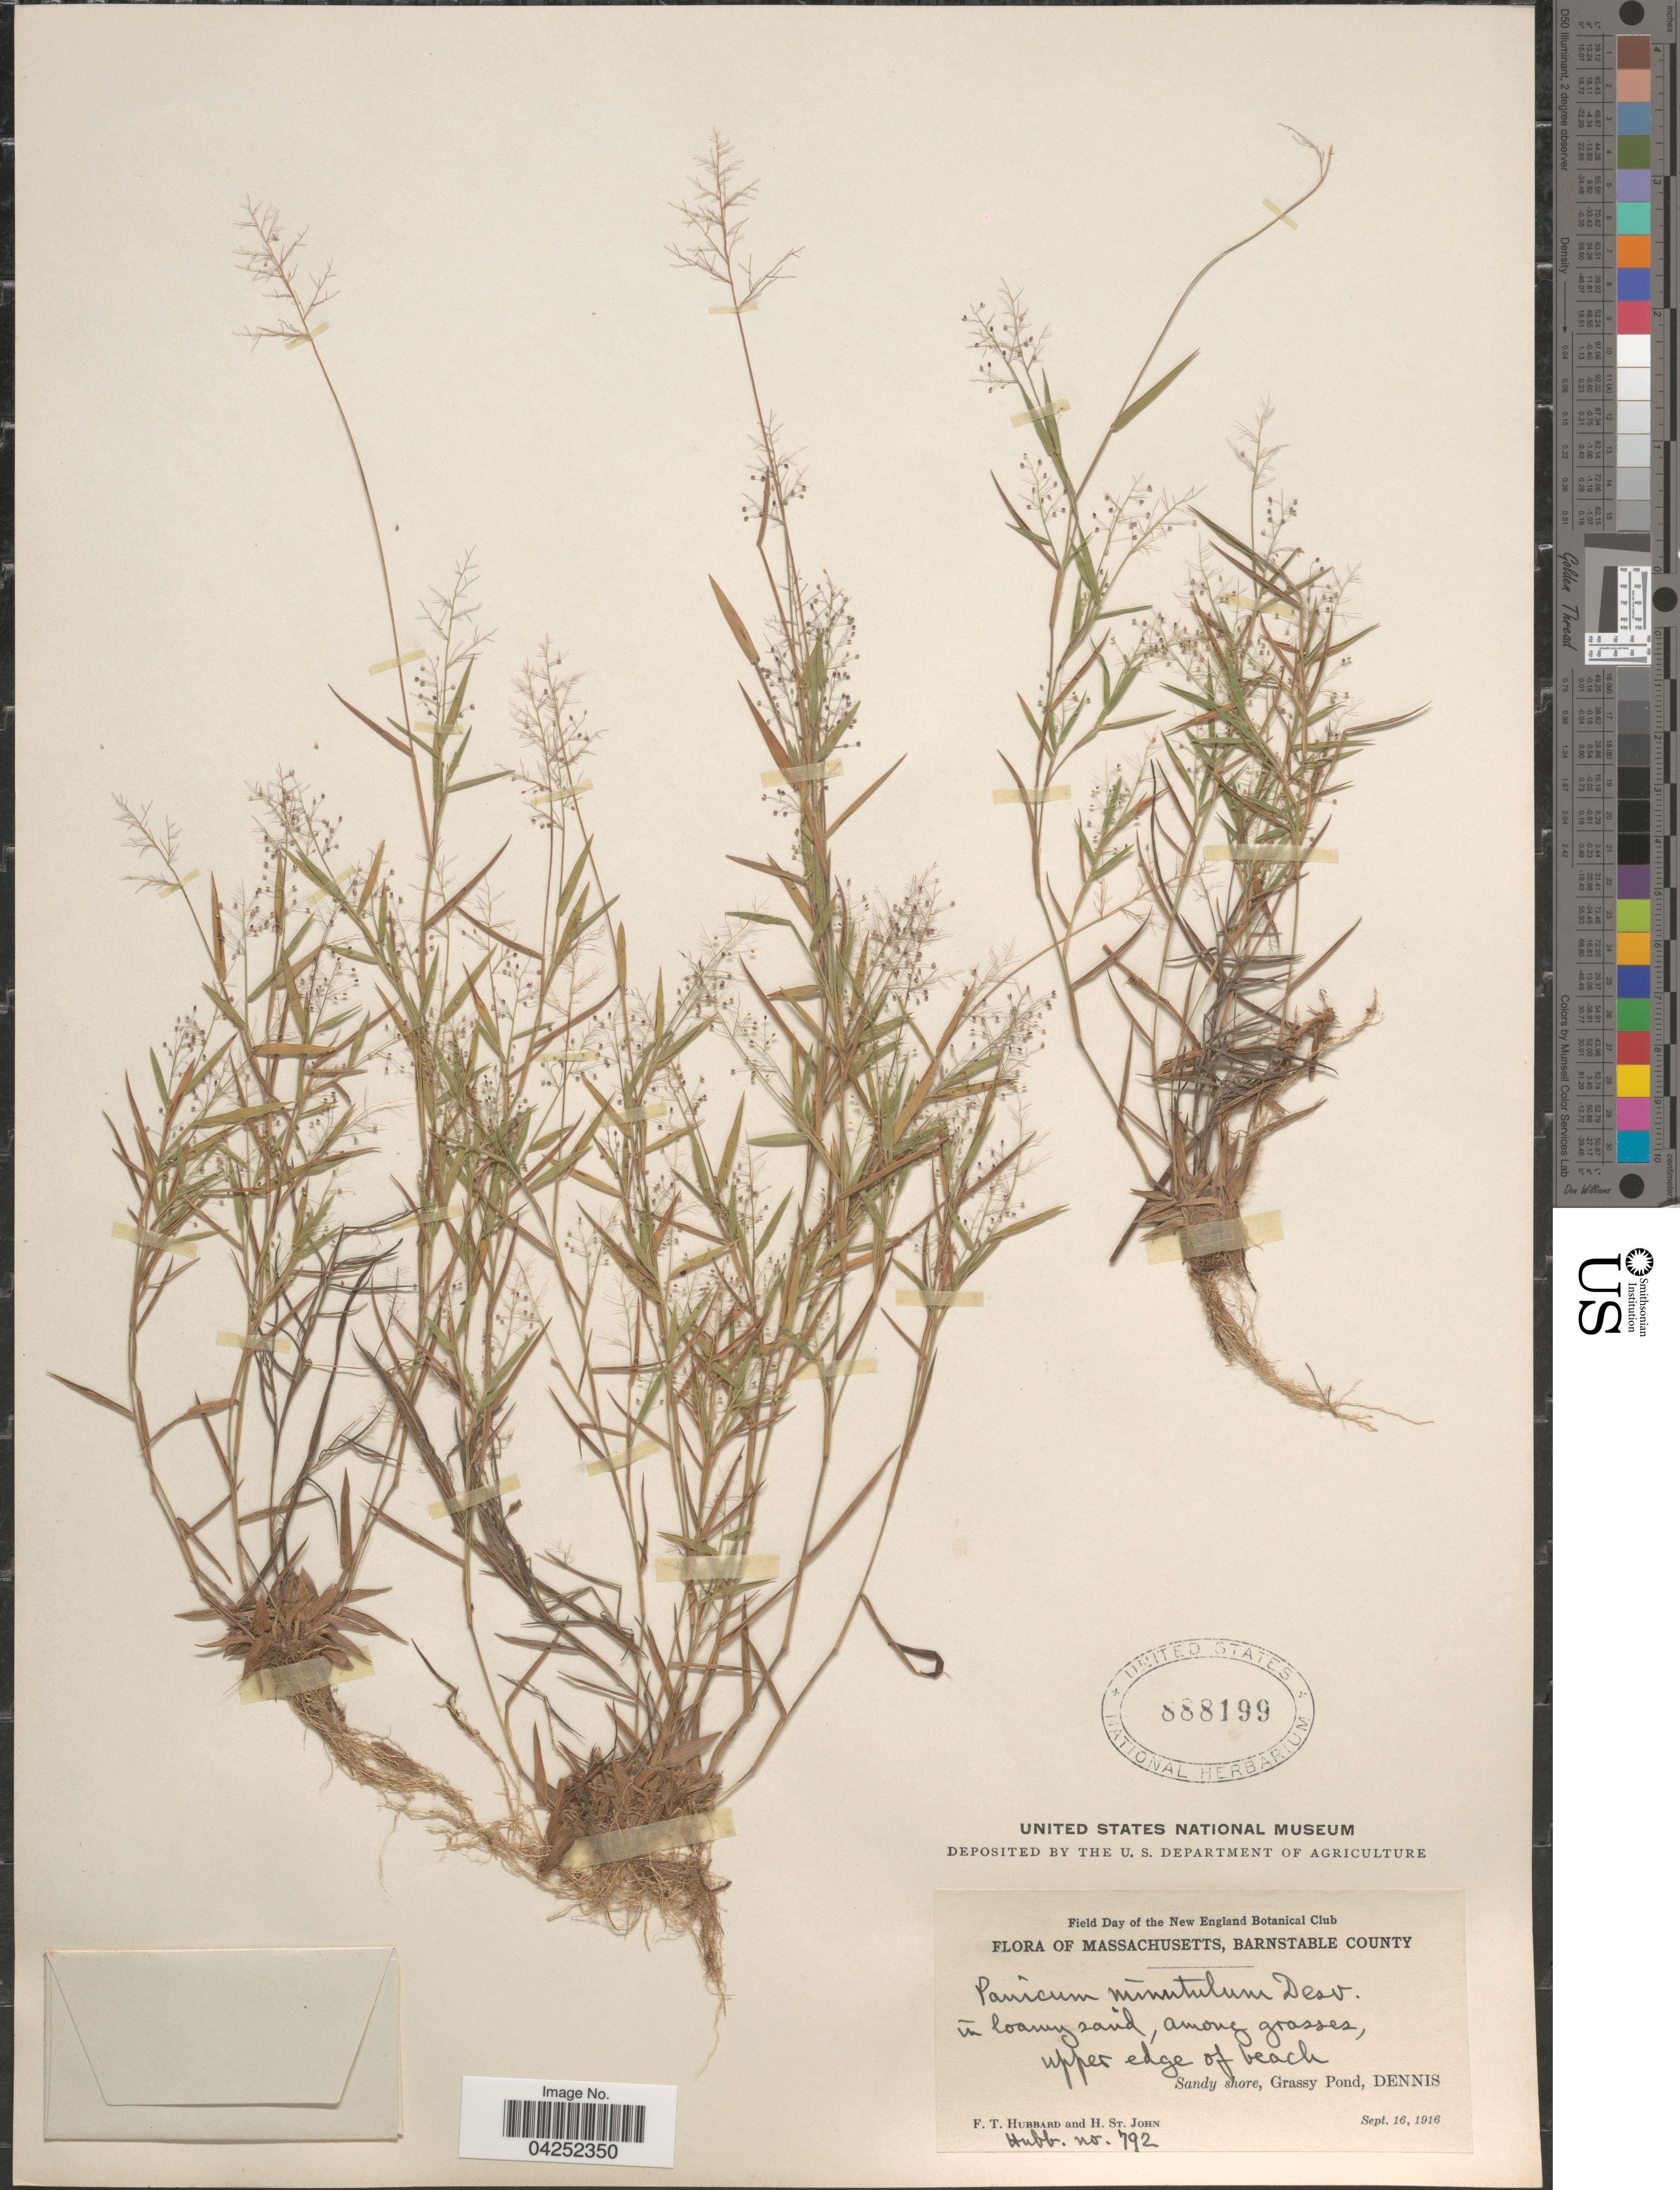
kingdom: Plantae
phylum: Tracheophyta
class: Liliopsida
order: Poales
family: Poaceae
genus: Dichanthelium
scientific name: Dichanthelium acuminatum var. longiligulatum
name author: (Nash) Gould & C.A. Clark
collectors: F. T. Hubbard & H. St. John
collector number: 792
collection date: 1916-09-16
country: United States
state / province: Massachusetts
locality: Barnstable County. In loamy sand, among grasses, upper edge of beach. Sandy shore, Grassy Pond, Dennis.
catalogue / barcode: US 888199